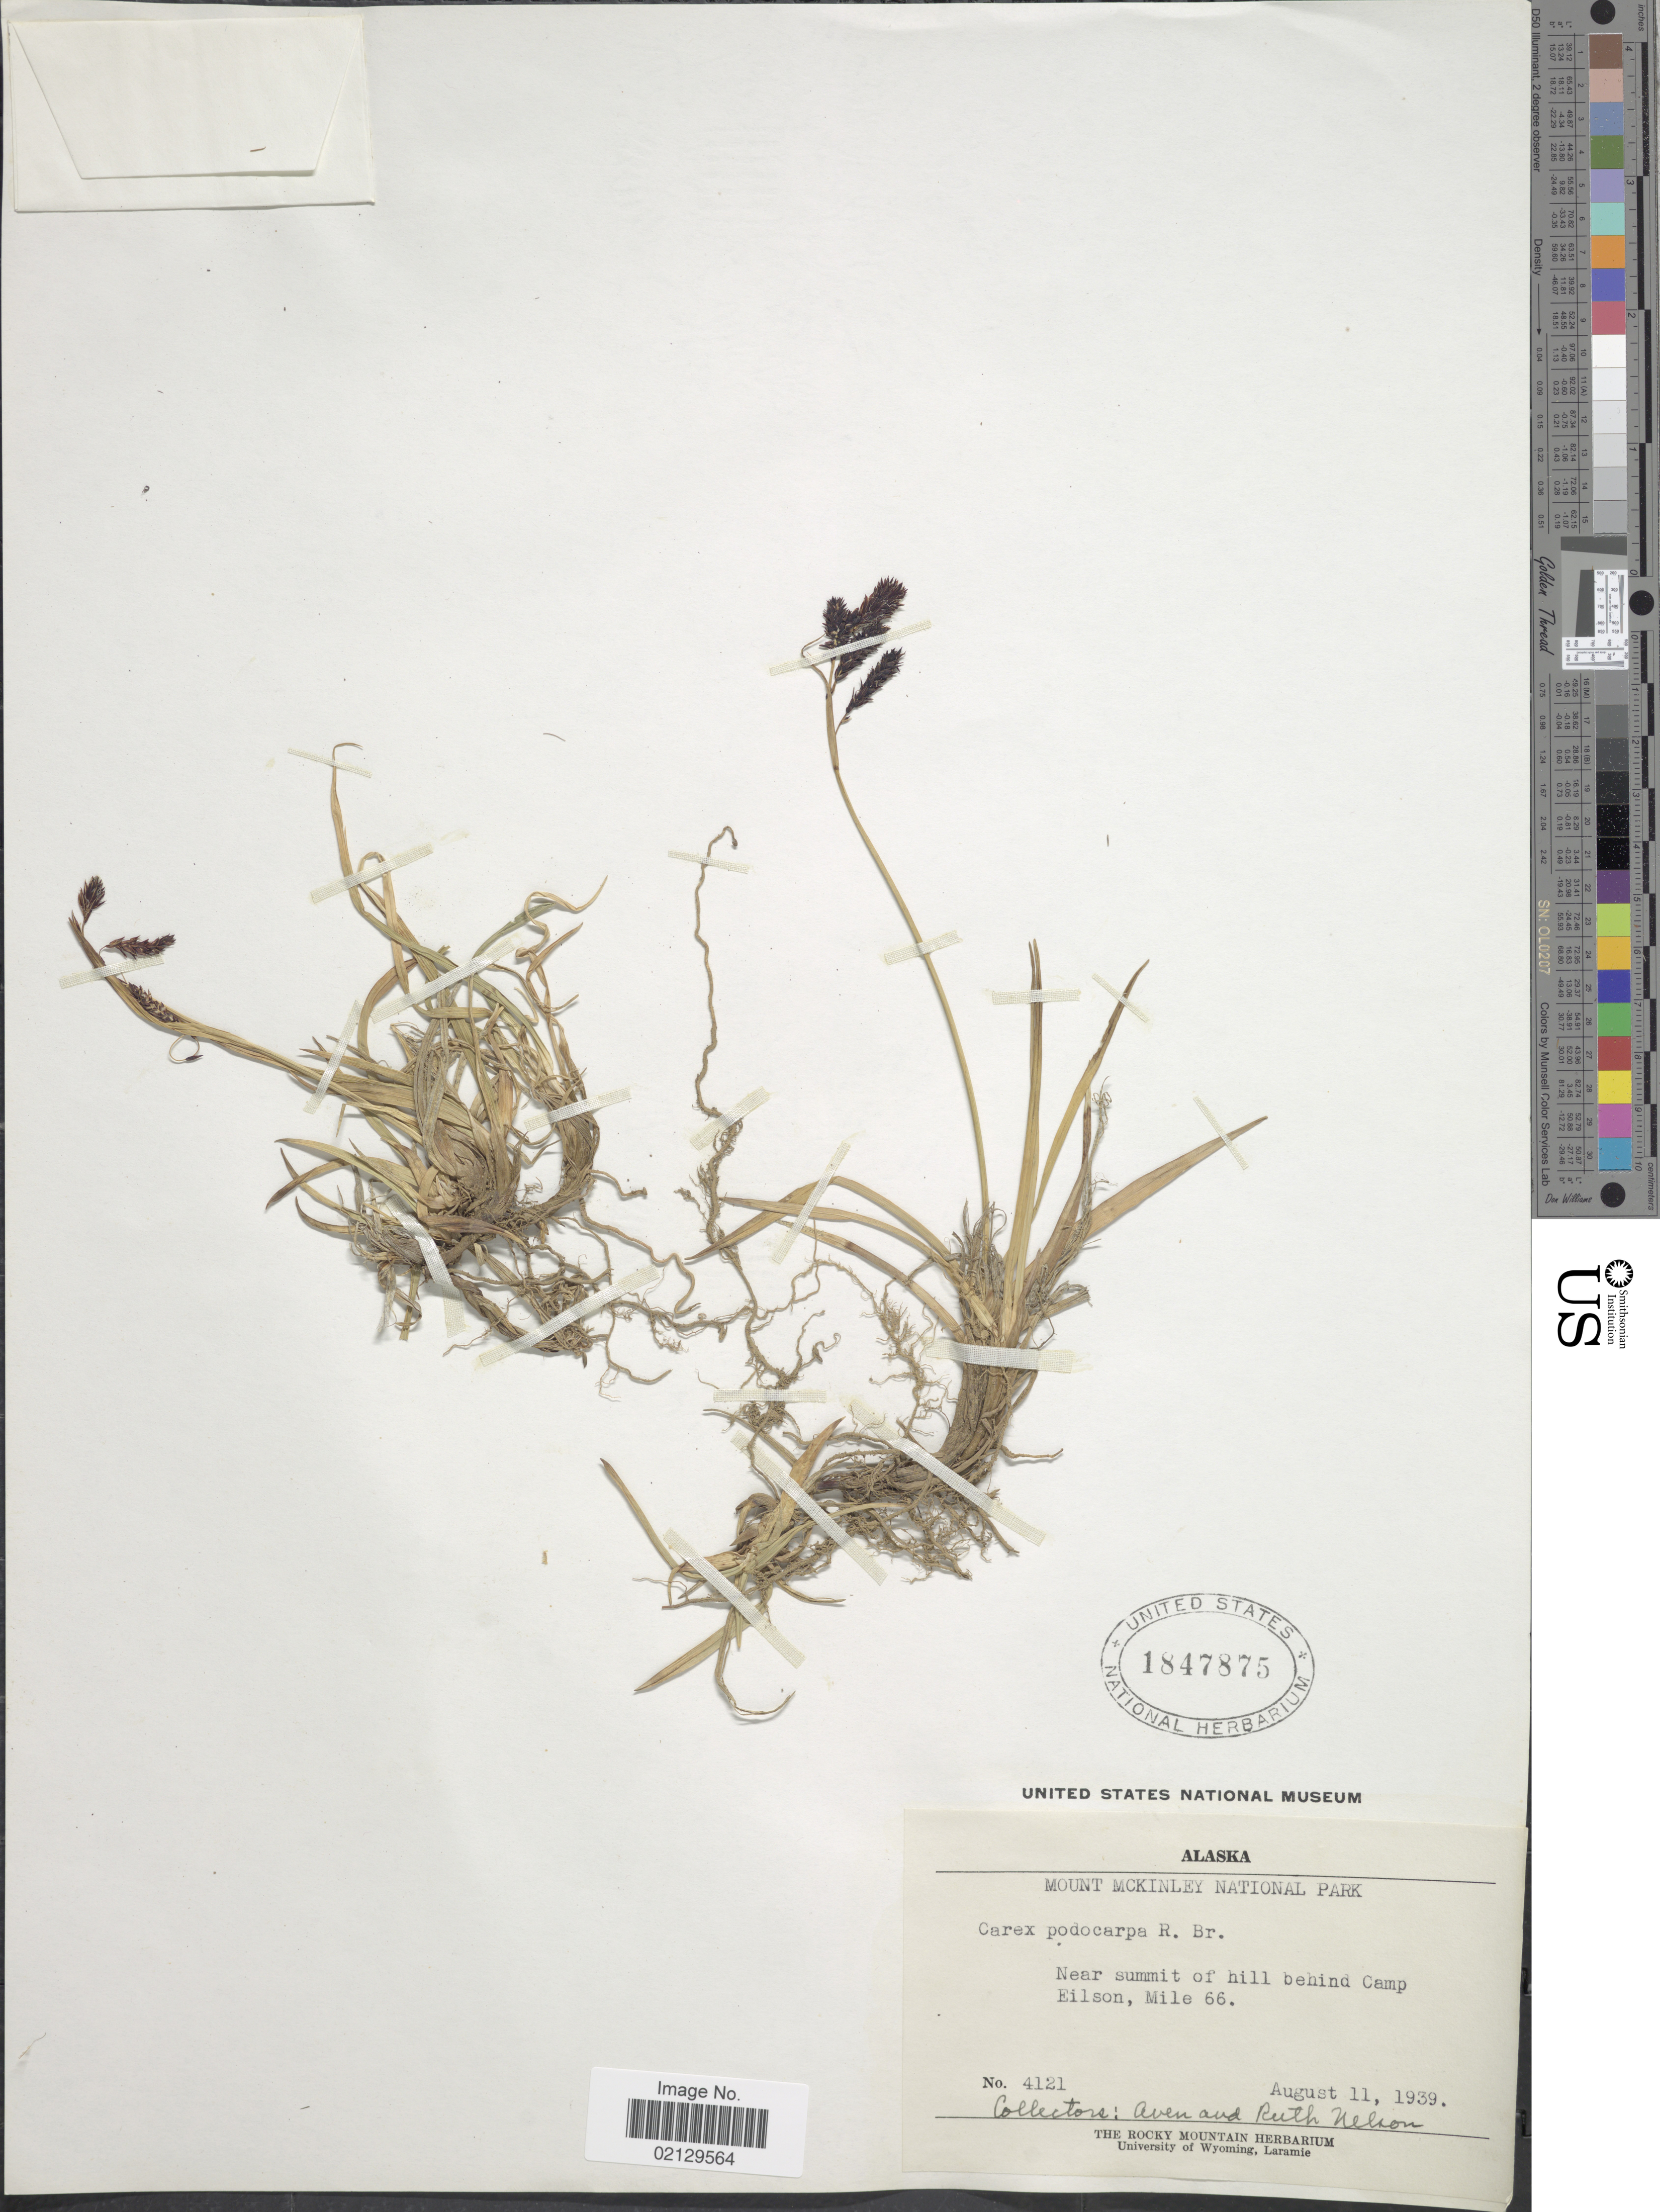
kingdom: Plantae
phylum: Tracheophyta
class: Liliopsida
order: Poales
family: Cyperaceae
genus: Carex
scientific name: Carex podocarpa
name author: R. Br.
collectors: A. Nelson & R. A. Nelson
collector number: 4121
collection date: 1939-08-11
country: United States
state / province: Alaska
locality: Mount McKinley National Park, Near summit of Hill behind Camp Eilson, Mile 66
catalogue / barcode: US 1847875